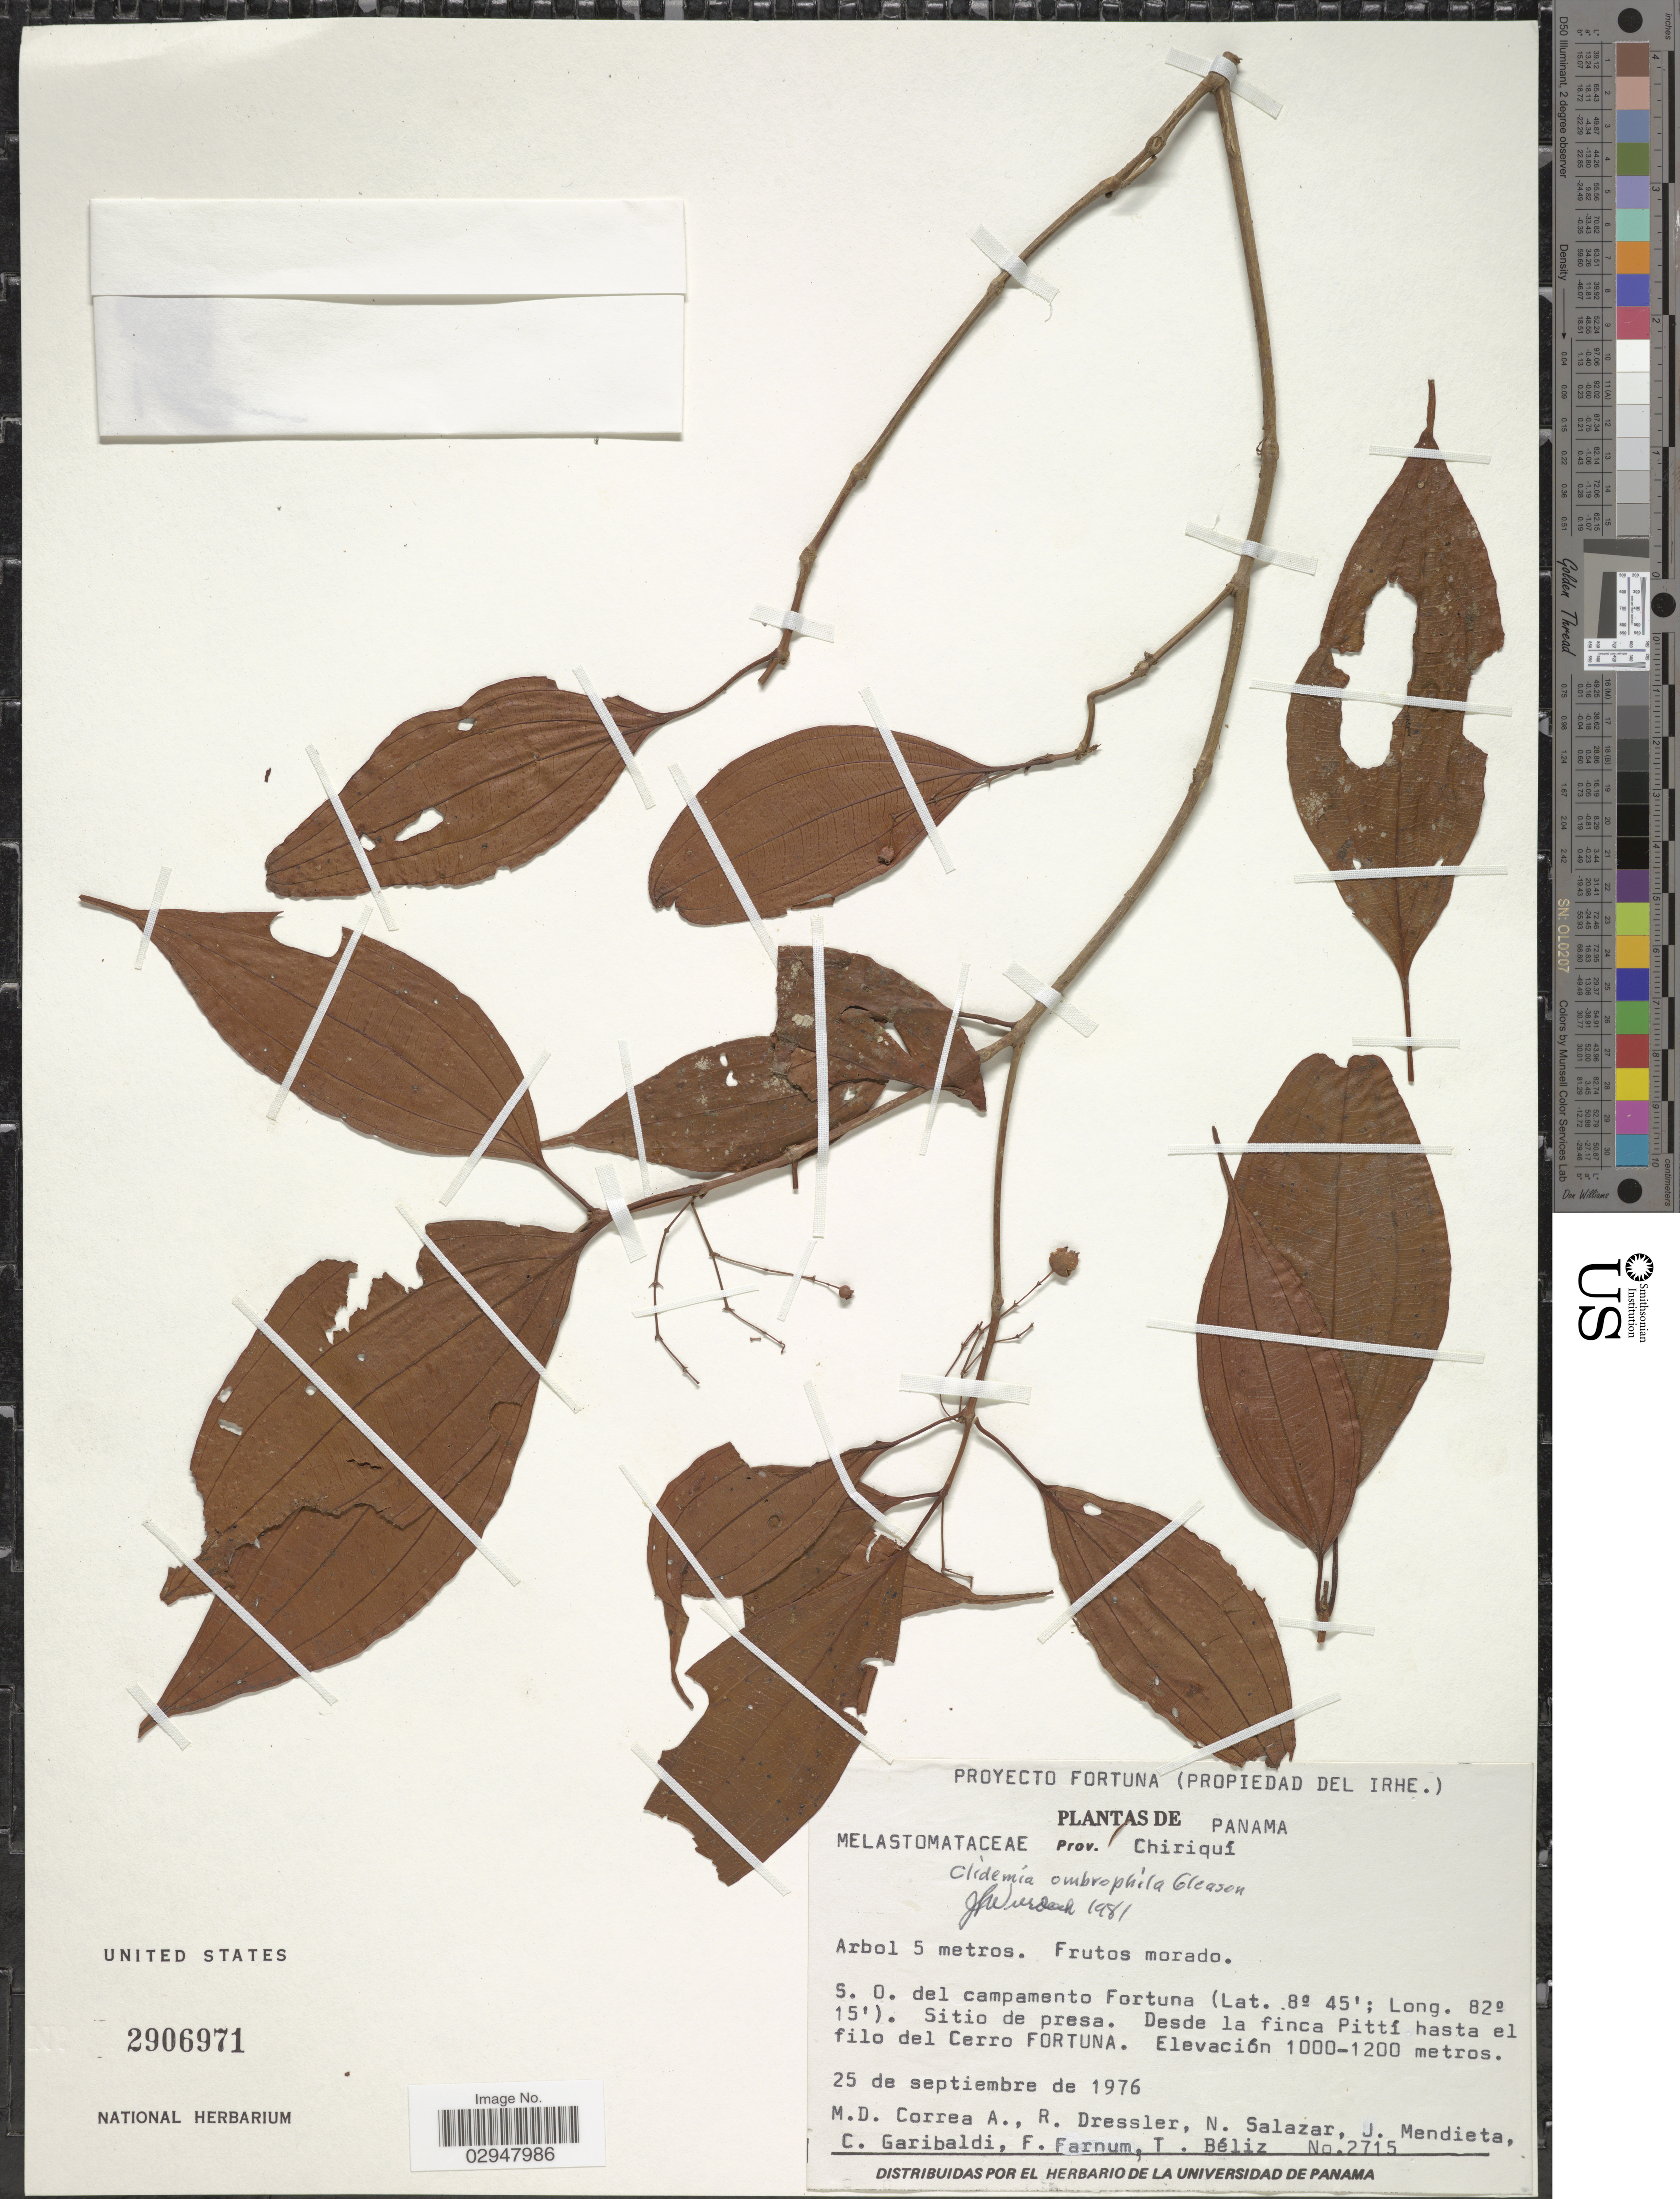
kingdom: Plantae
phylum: Tracheophyta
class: Magnoliopsida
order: Myrtales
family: Melastomataceae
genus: Clidemia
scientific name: Clidemia ombrophila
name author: Gleason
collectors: M. D. Corrêa-A., R. Dressler, N. Salazar & J. Mendieta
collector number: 2715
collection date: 1976-09-25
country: Panama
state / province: Chiriqui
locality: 5.0. del campamento Fortuna, Sitio de presa, desde la finca Pittí hasta el filo del Cerro Fortuna.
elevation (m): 1000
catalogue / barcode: US 2906971